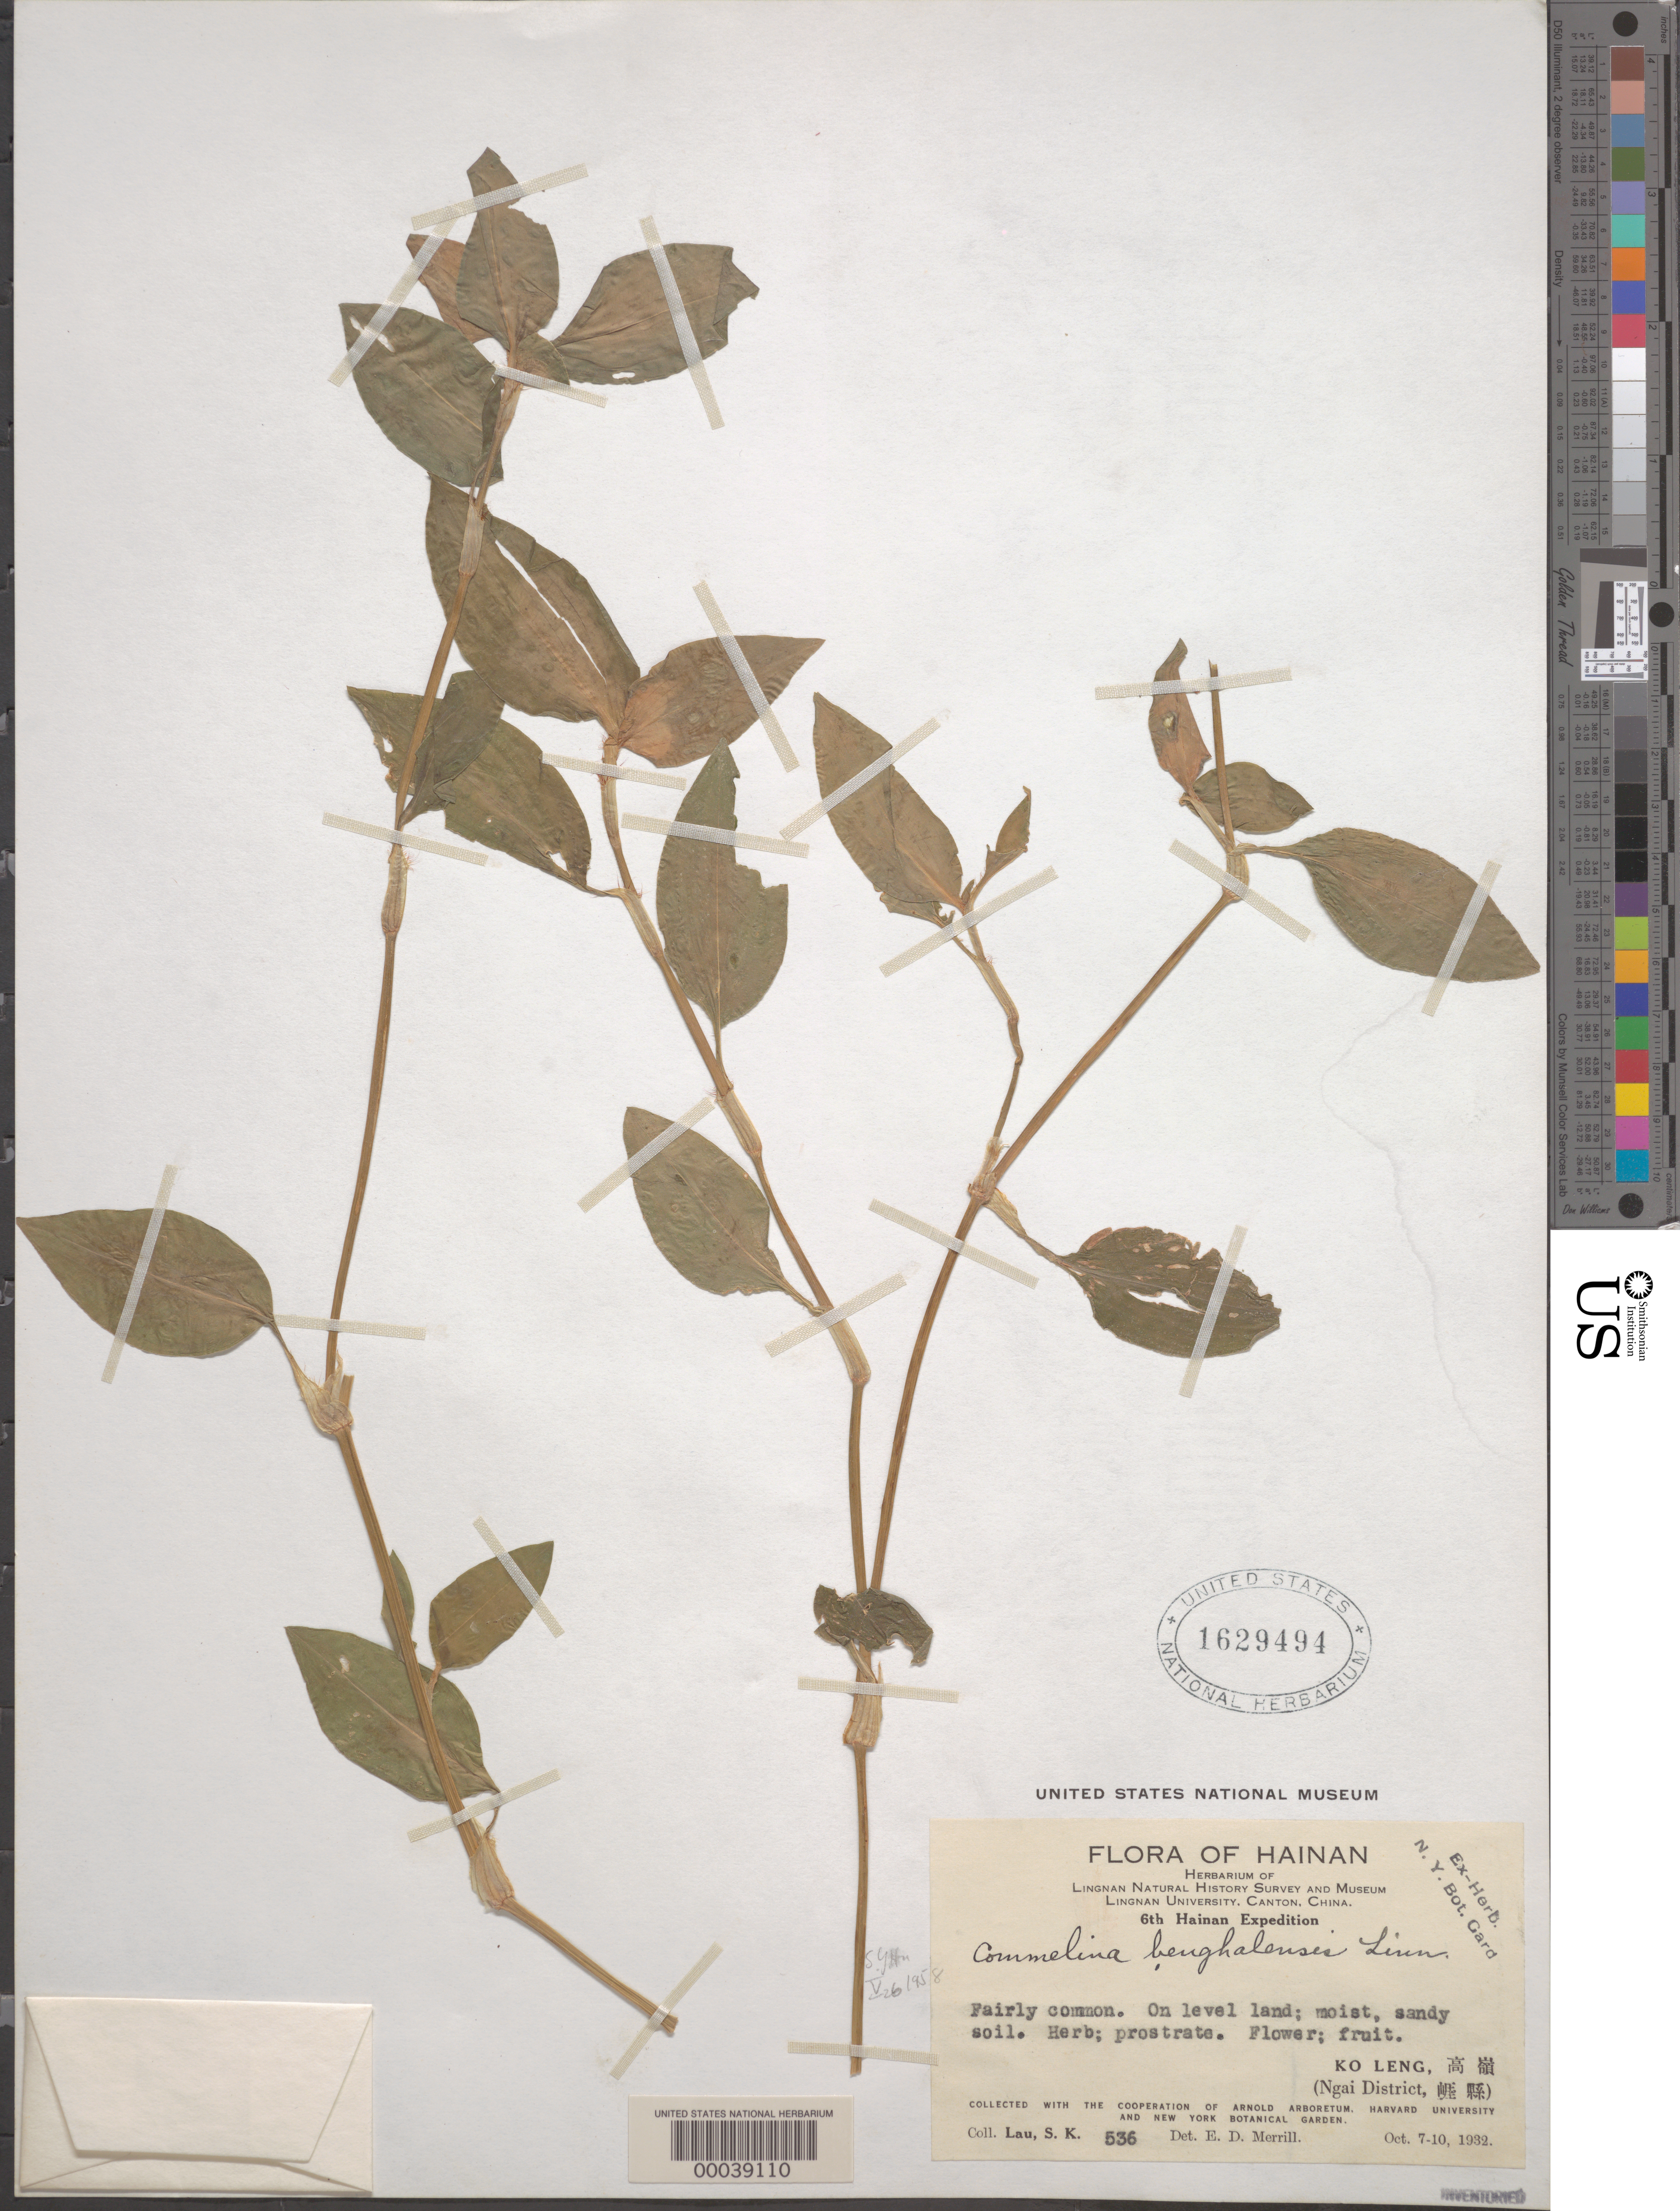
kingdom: Plantae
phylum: Tracheophyta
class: Liliopsida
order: Commelinales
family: Commelinaceae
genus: Commelina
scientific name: Commelina benghalensis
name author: L.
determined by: Merrill, Elmer D.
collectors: S. K. Lau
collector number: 536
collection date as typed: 07 Oct 1932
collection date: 1932-10-07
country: China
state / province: Hainan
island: Hainan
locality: Hainan; ko leng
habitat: Moist, sandy soil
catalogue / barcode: US 1629494